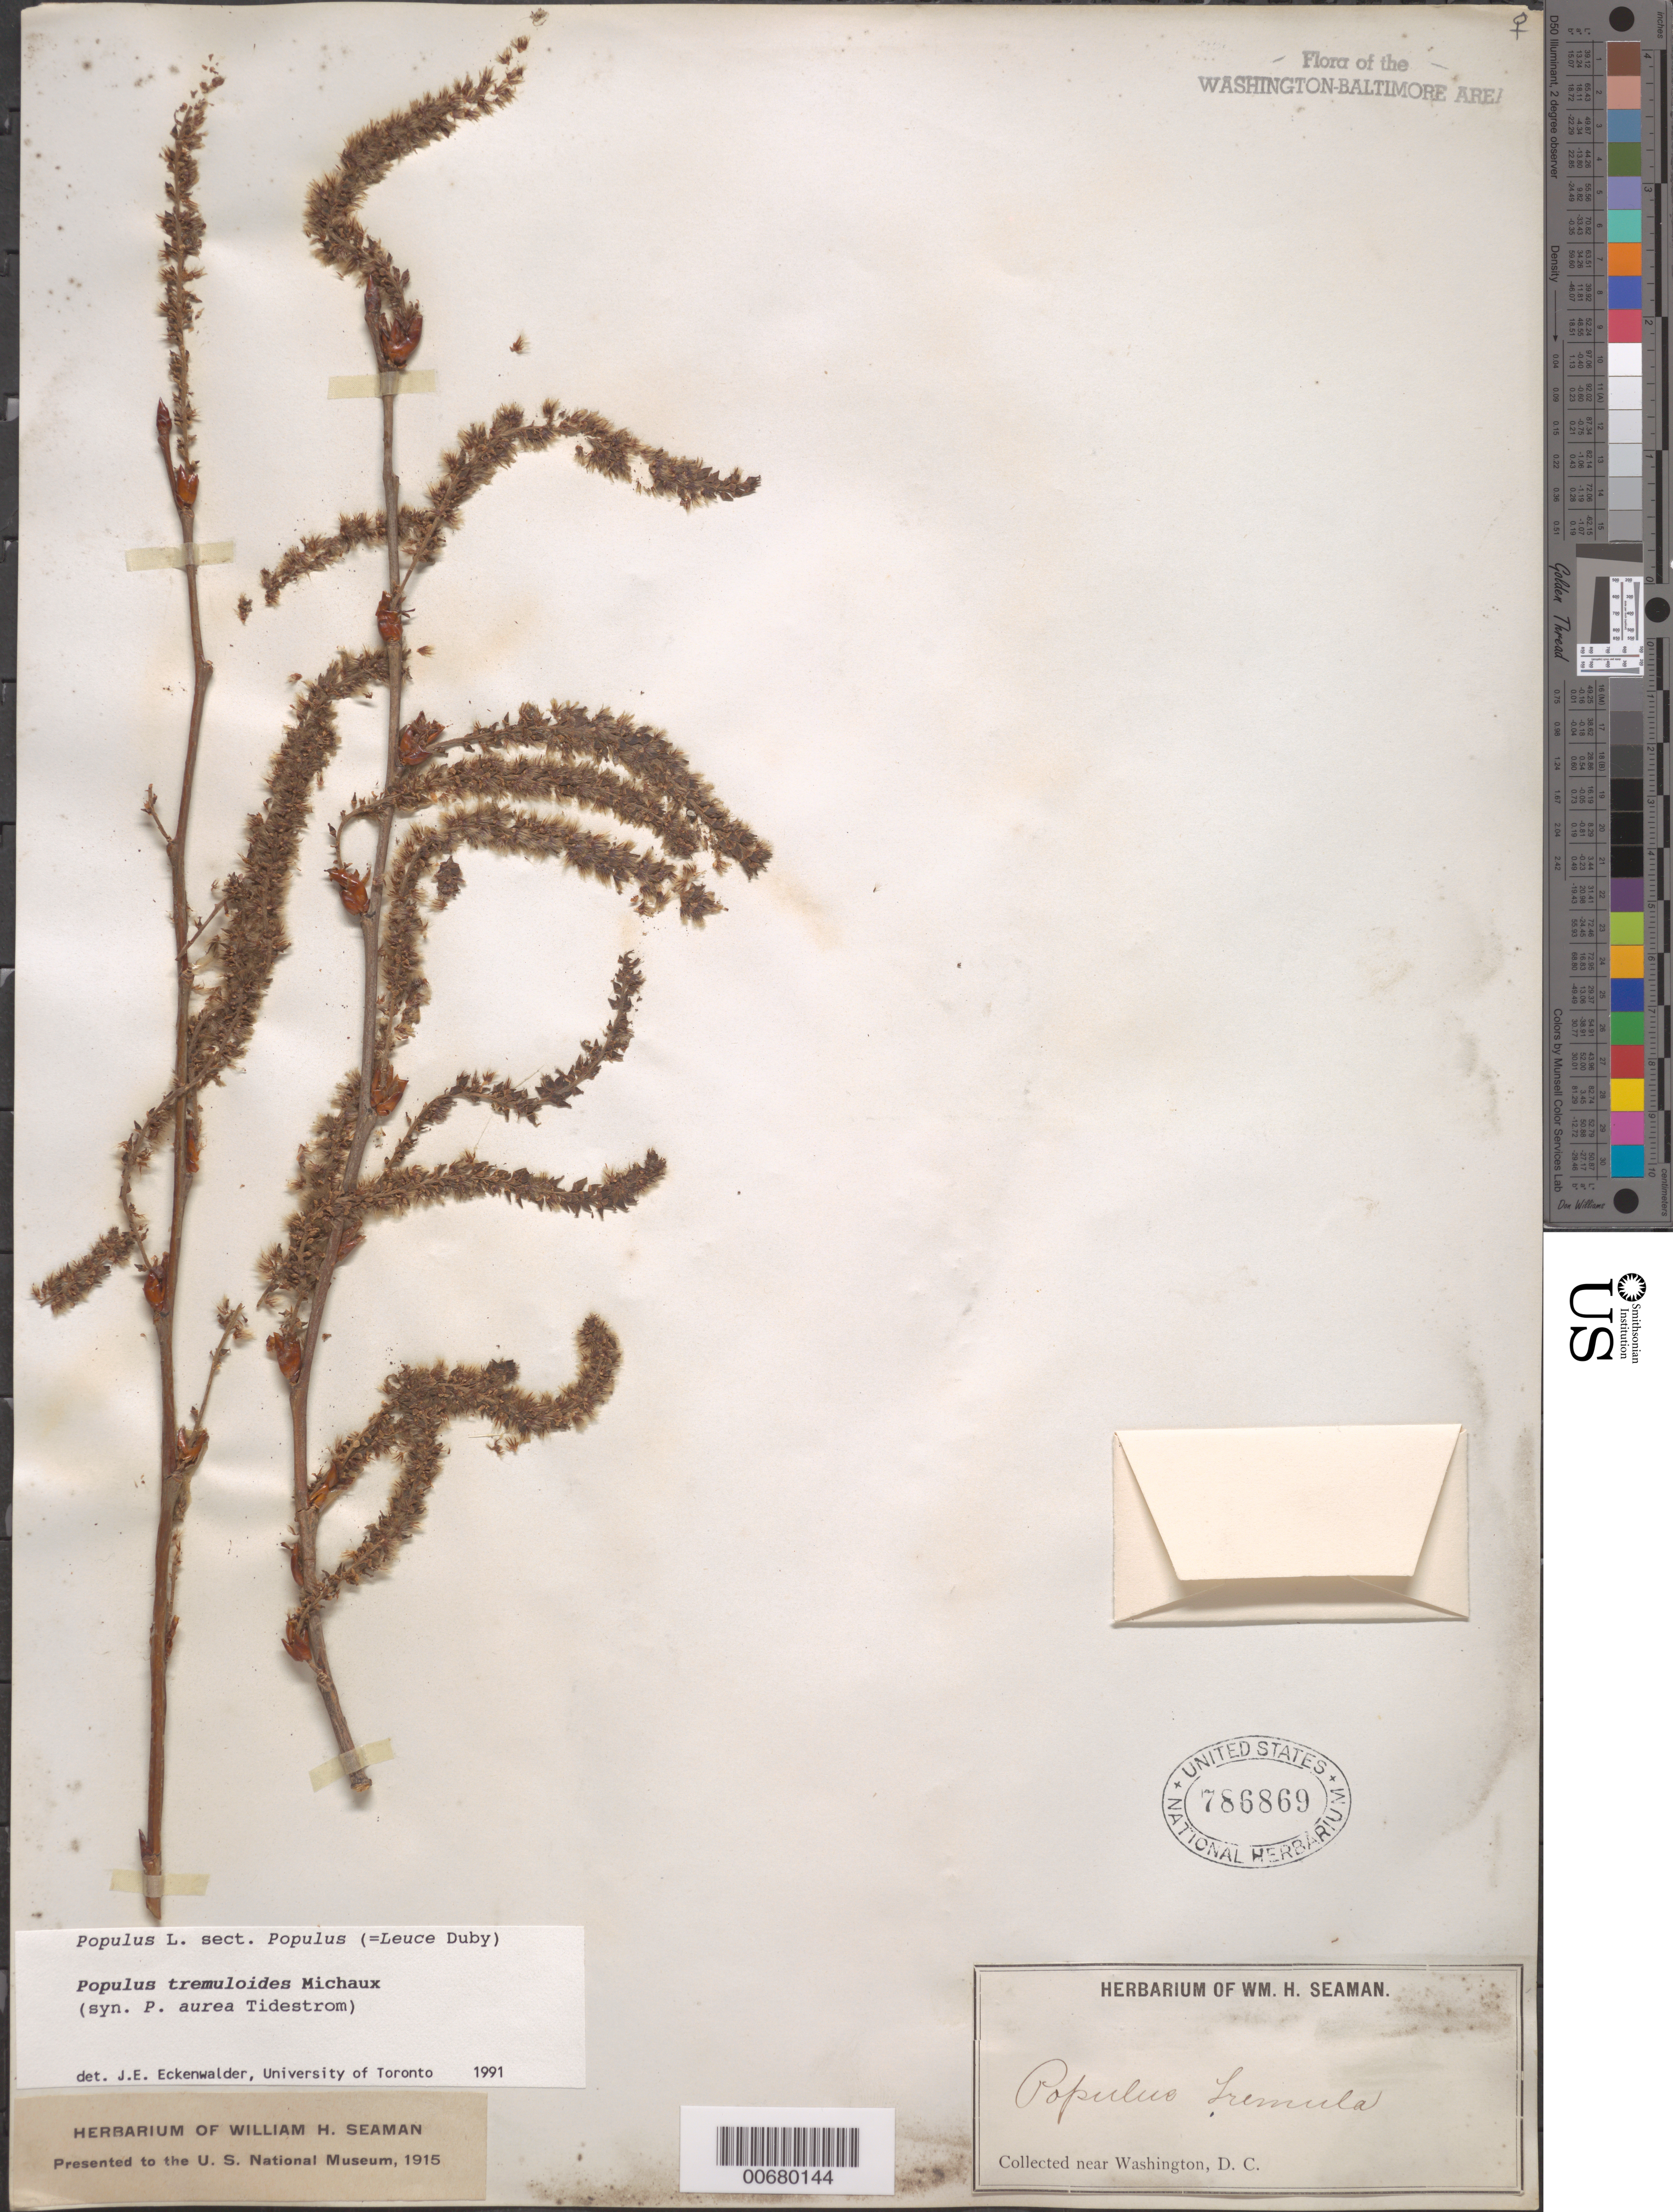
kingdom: Plantae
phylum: Tracheophyta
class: Magnoliopsida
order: Malpighiales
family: Salicaceae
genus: Populus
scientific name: Populus tremuloides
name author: Michx.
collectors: W. Seaman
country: United States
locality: Near Washington D.C.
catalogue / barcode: US 786869